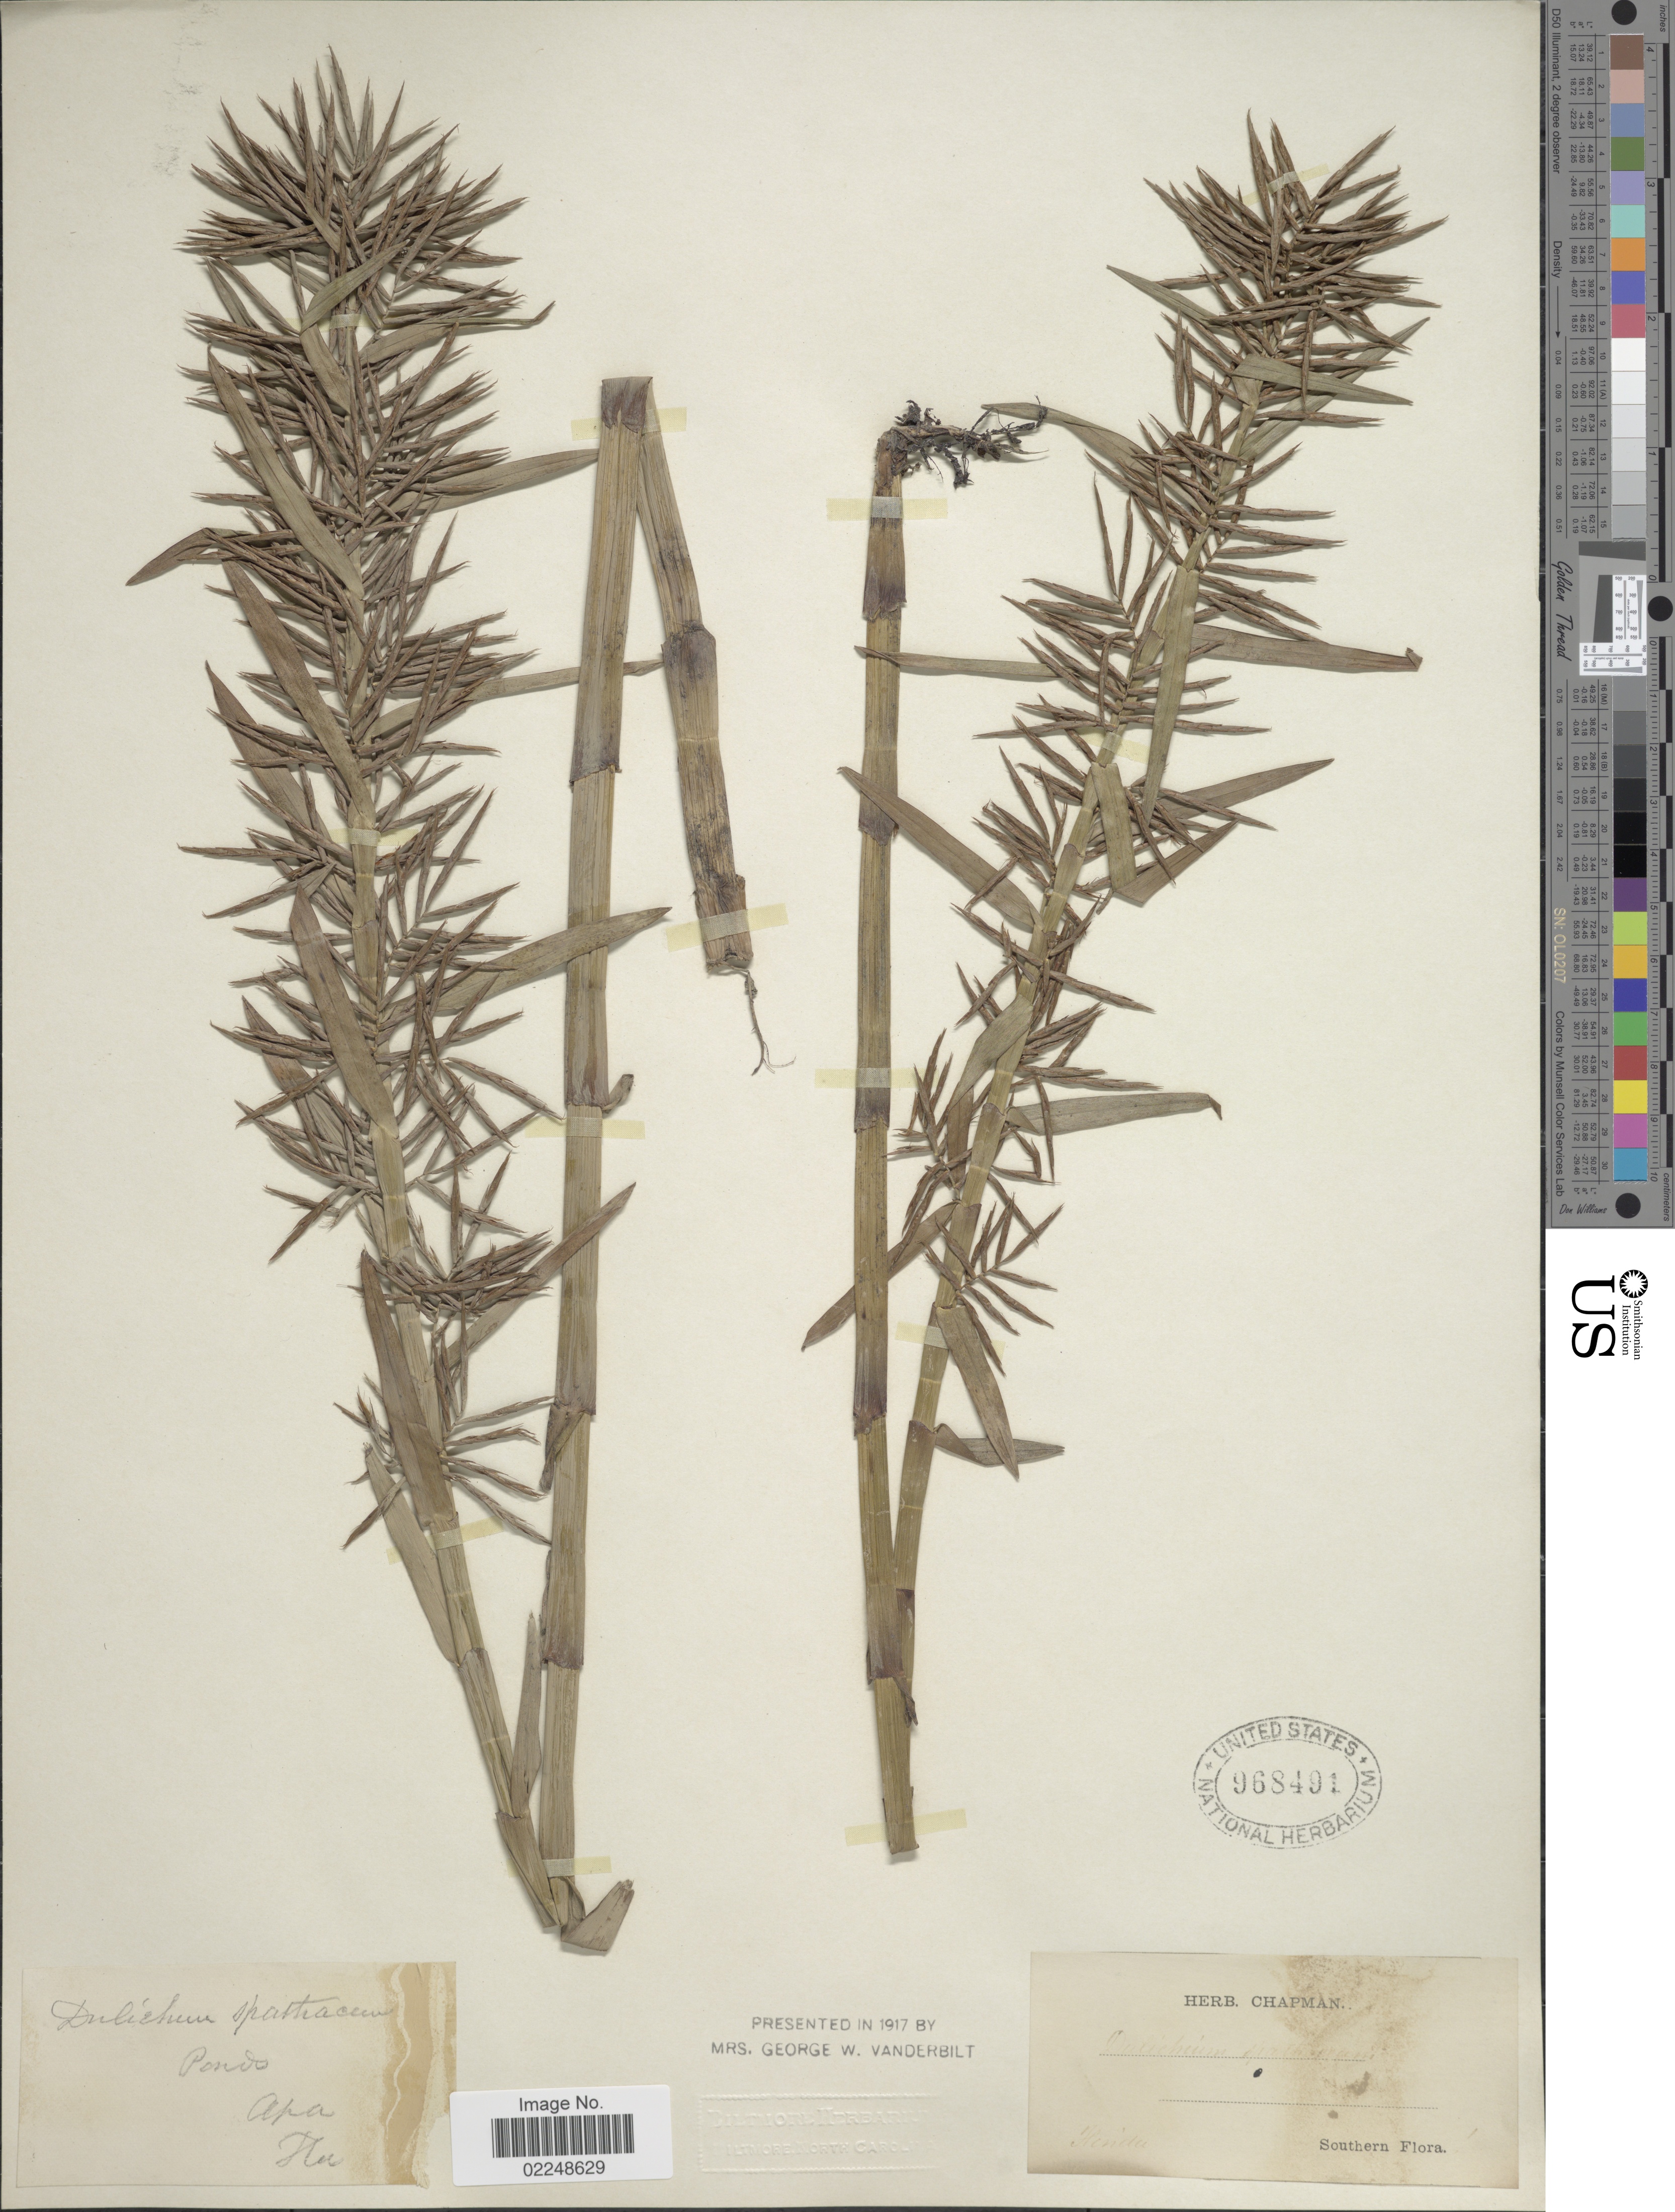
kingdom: Plantae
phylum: Tracheophyta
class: Liliopsida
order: Poales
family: Cyperaceae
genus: Dulichium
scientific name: Dulichium arundinaceum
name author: (L.) Britton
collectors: ex herb. Chapman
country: United States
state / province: Florida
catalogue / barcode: US 868491